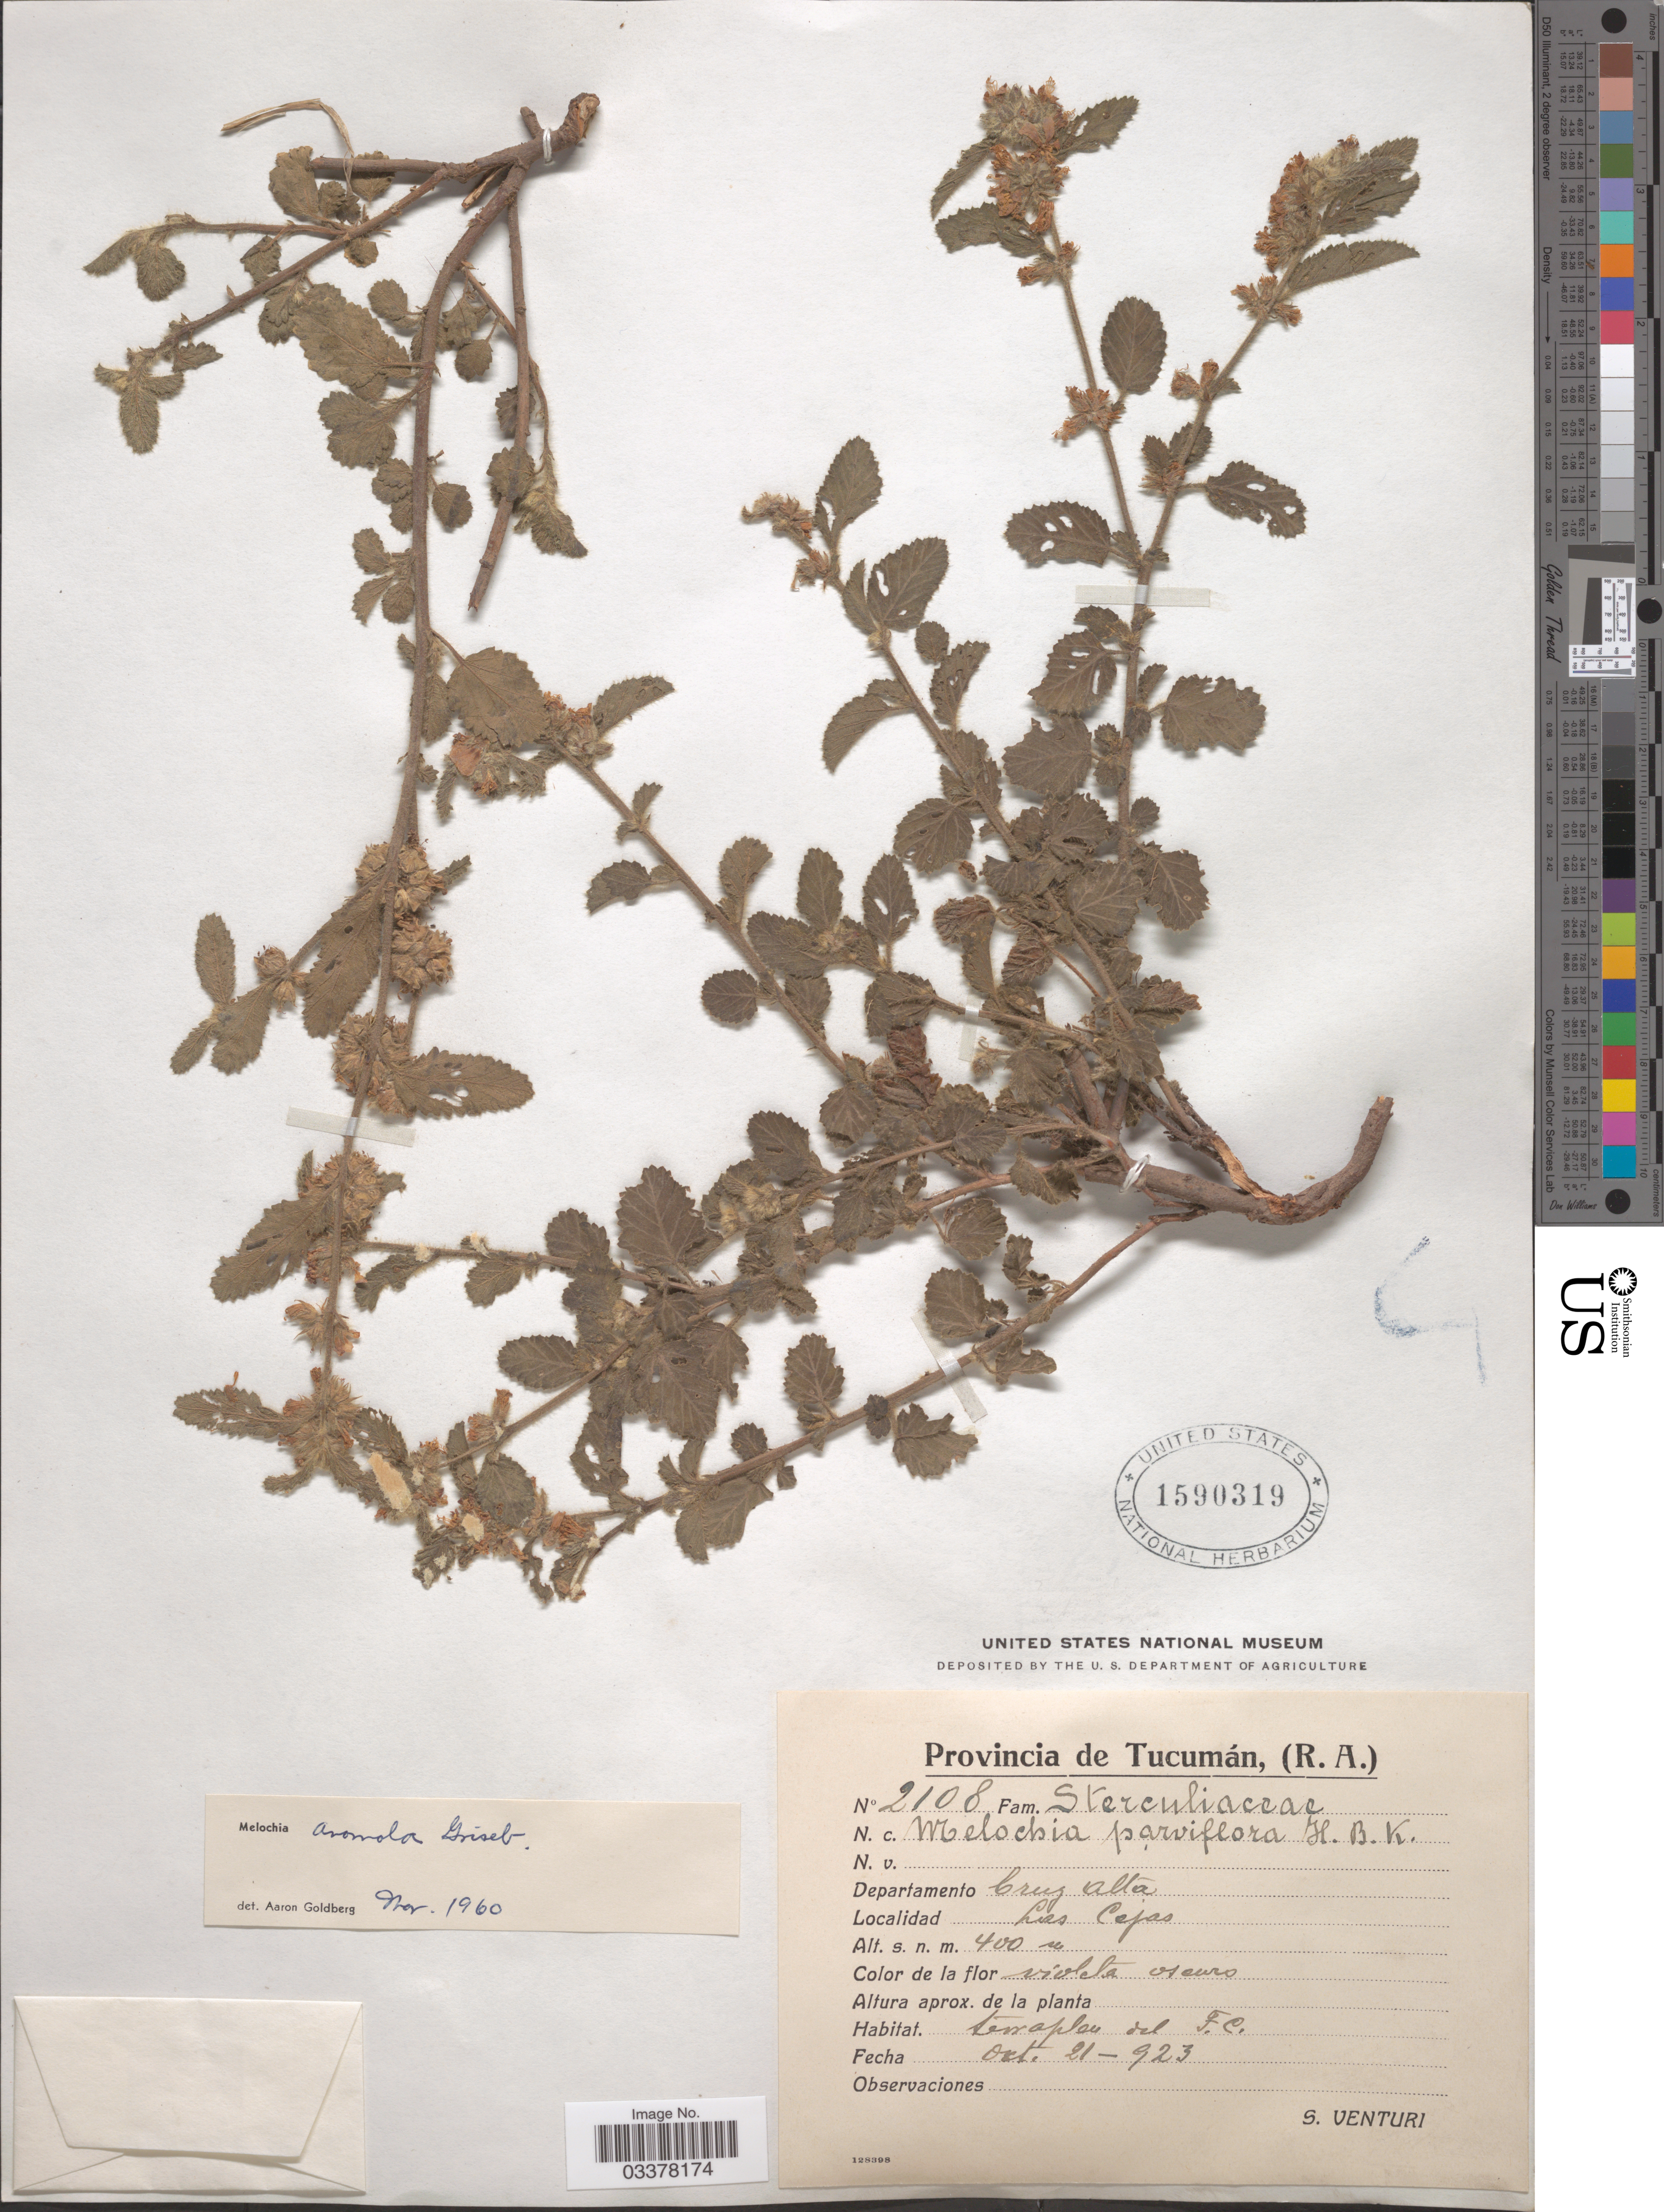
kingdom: Plantae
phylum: Tracheophyta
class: Magnoliopsida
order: Malvales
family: Malvaceae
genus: Melochia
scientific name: Melochia anomala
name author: Griseb.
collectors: S. Venturi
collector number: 2108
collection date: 1923-10-21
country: Argentina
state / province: Tucuman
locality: Departamento Cruz Alta. Las Cajas.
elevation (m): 400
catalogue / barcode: US 1590319